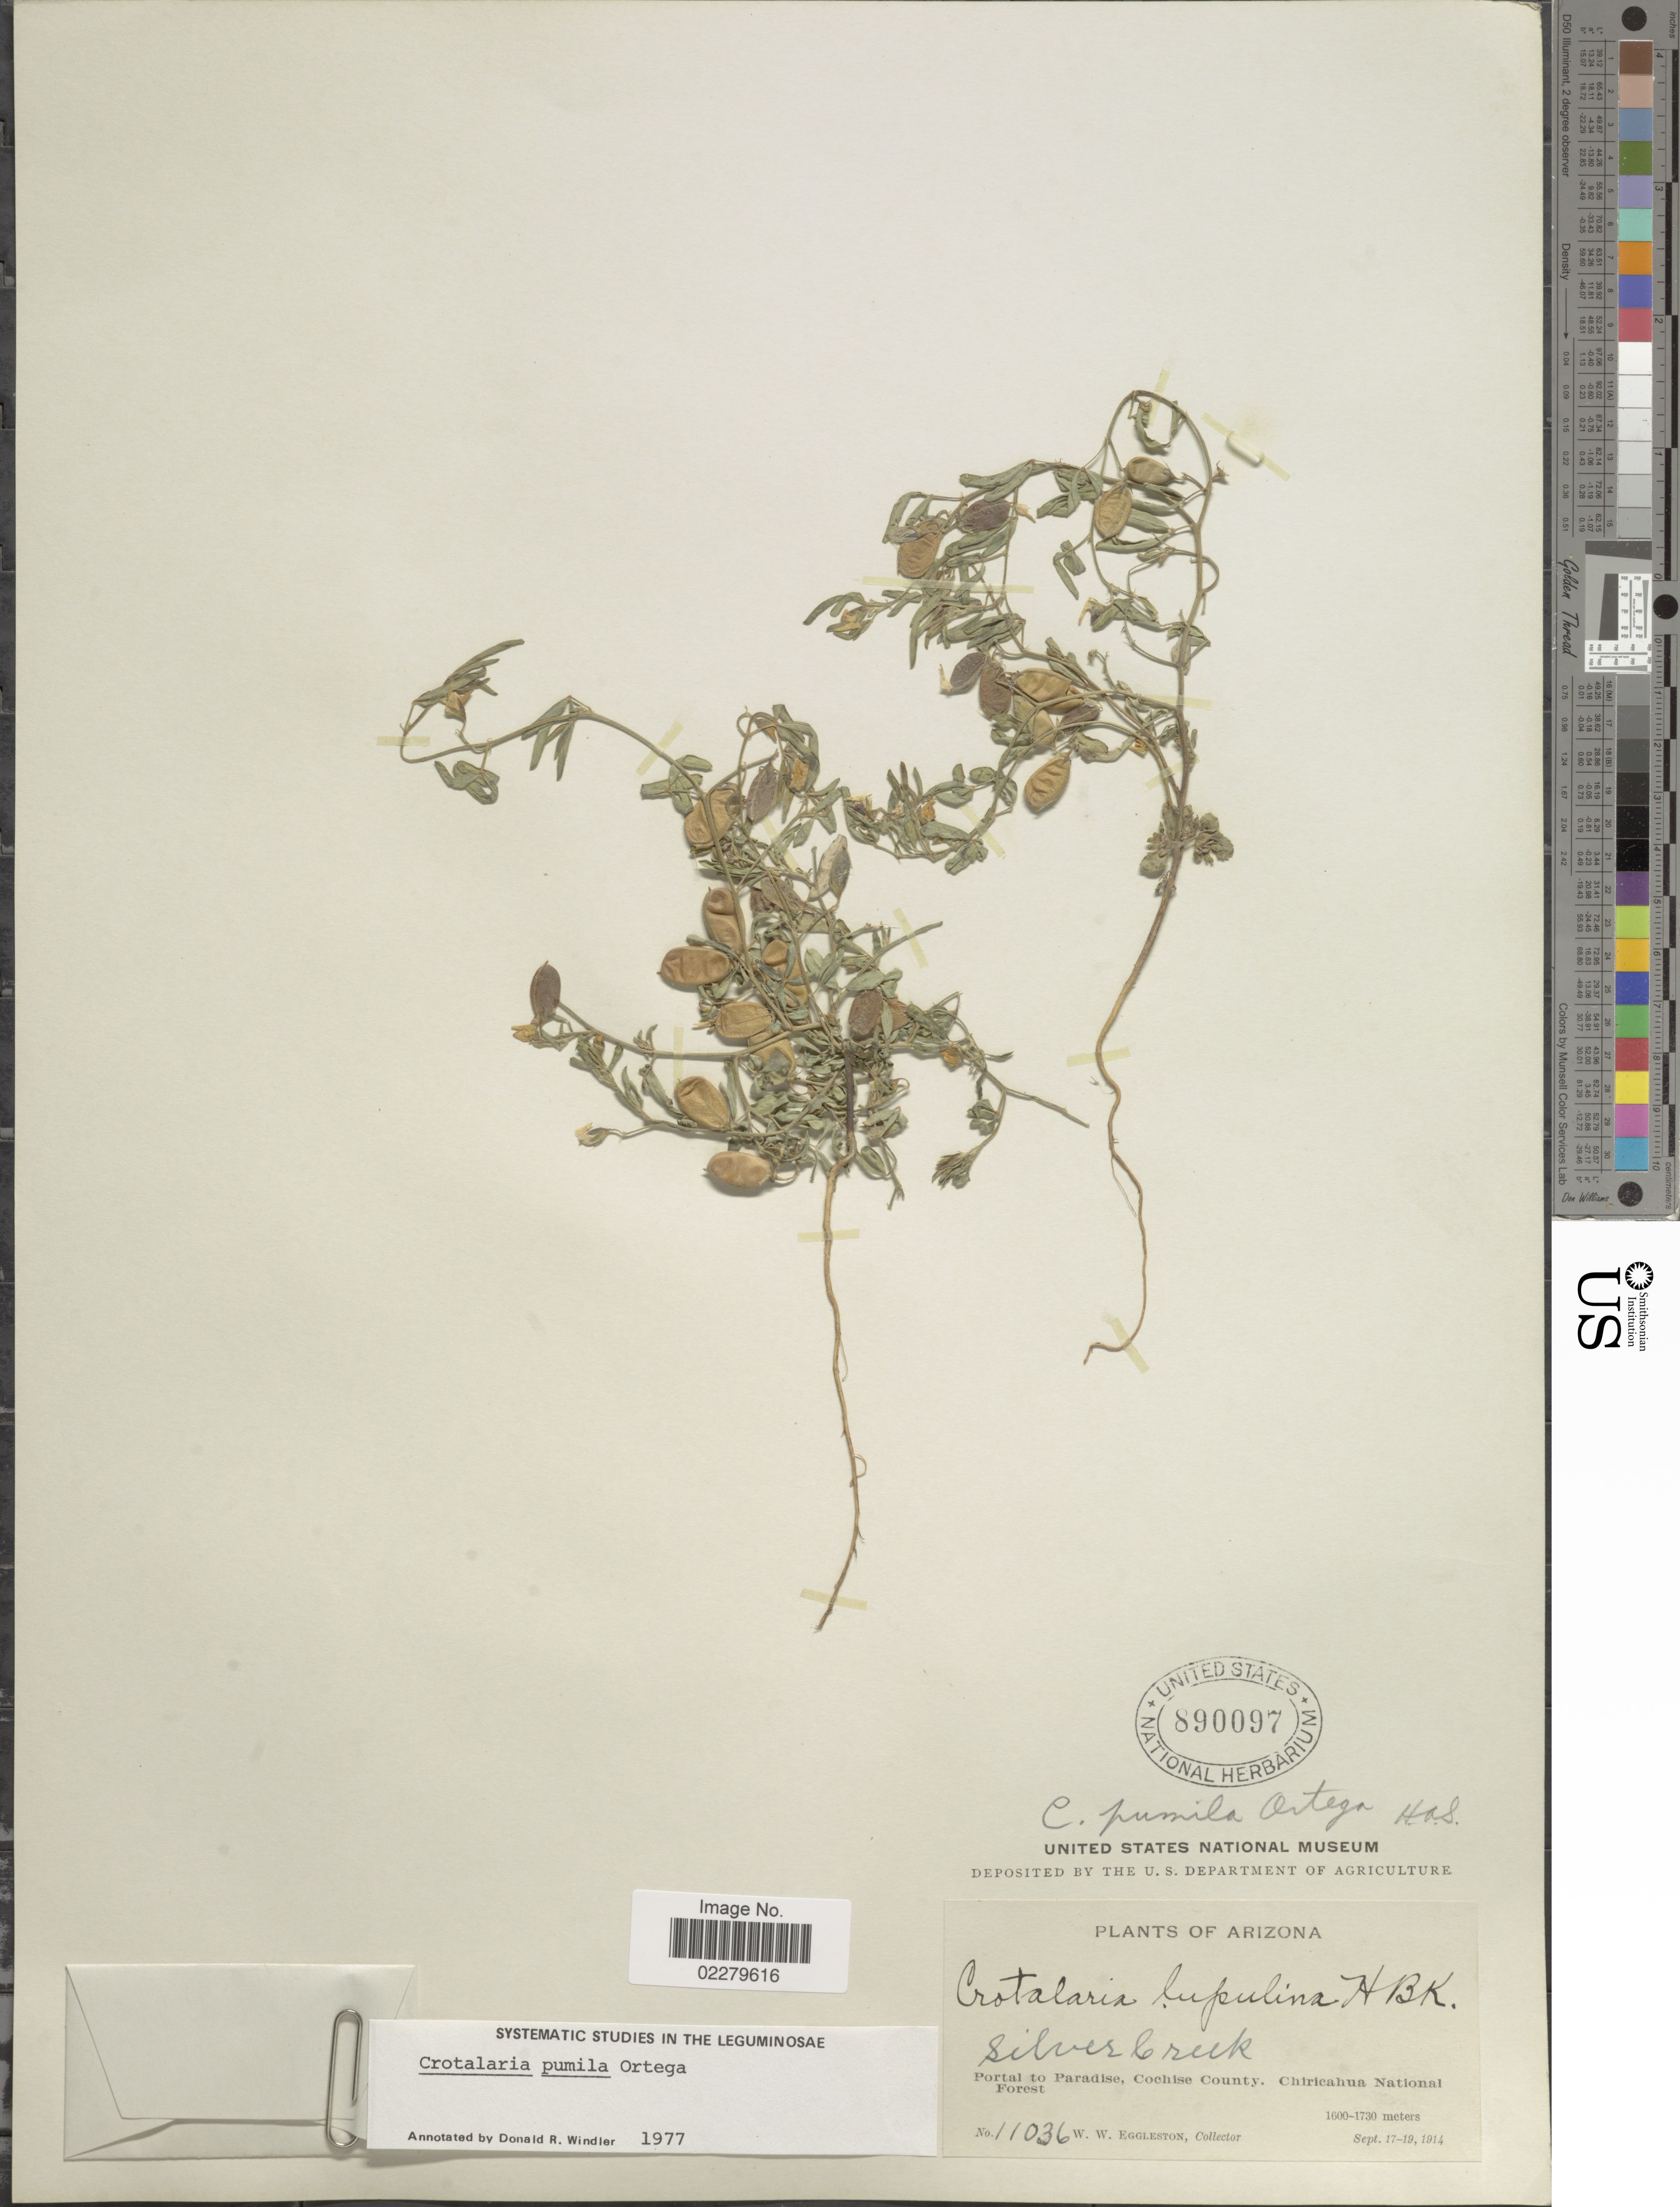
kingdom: Plantae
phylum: Tracheophyta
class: Magnoliopsida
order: Fabales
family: Fabaceae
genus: Crotalaria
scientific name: Crotalaria pumila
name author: Ortega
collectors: W. W. Eggleston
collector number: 11036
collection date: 1914-09-17/1914-09-19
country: United States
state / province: Arizona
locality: Poratl to Paradise, Cochise County, Chiricahua National Forest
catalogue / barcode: US 890097